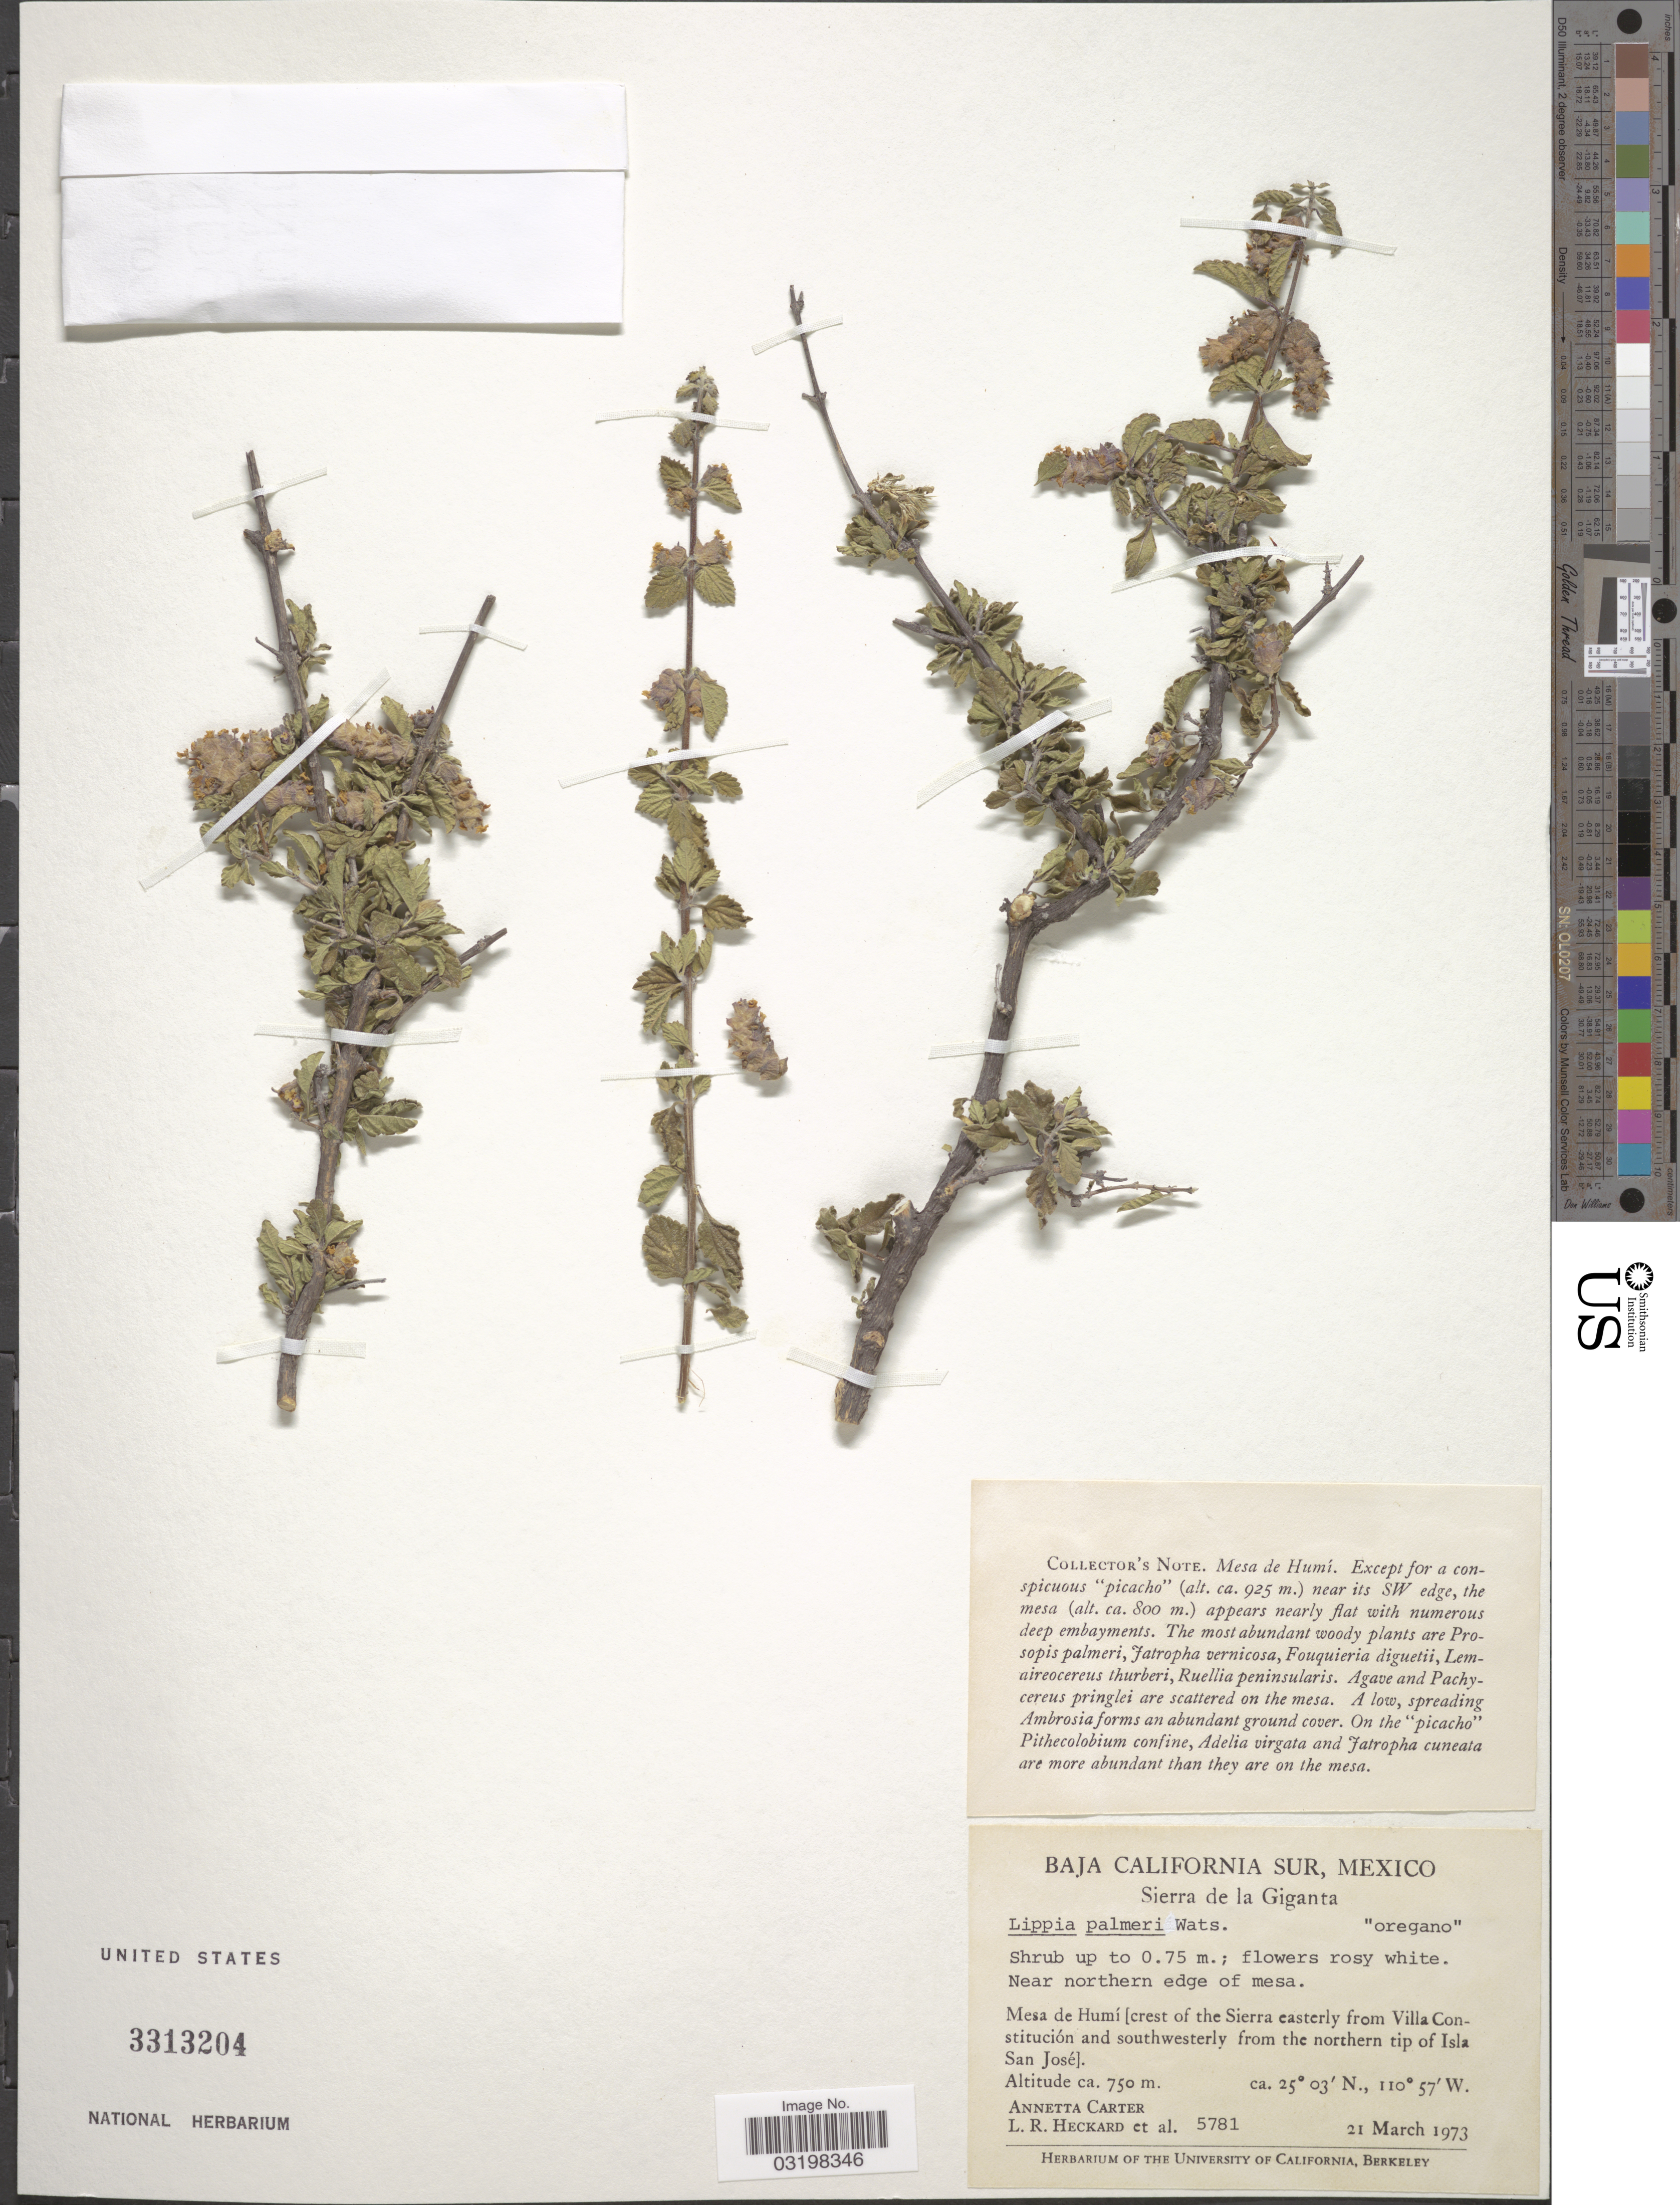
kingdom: Plantae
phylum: Tracheophyta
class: Magnoliopsida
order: Lamiales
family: Verbenaceae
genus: Lippia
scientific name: Lippia palmeri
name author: S. Watson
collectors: A. Carter, L. R. Heckard & et al.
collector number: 5781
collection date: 1973-03-21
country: Mexico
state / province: Baja California Sur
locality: Sierra de la Giganta. Near northern edge of mesa. Mesa de Humí [crest of Sierra easterly from Villa Constitución and southwesterly from the northern tip of Isla San José].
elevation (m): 750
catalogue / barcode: US 3313204